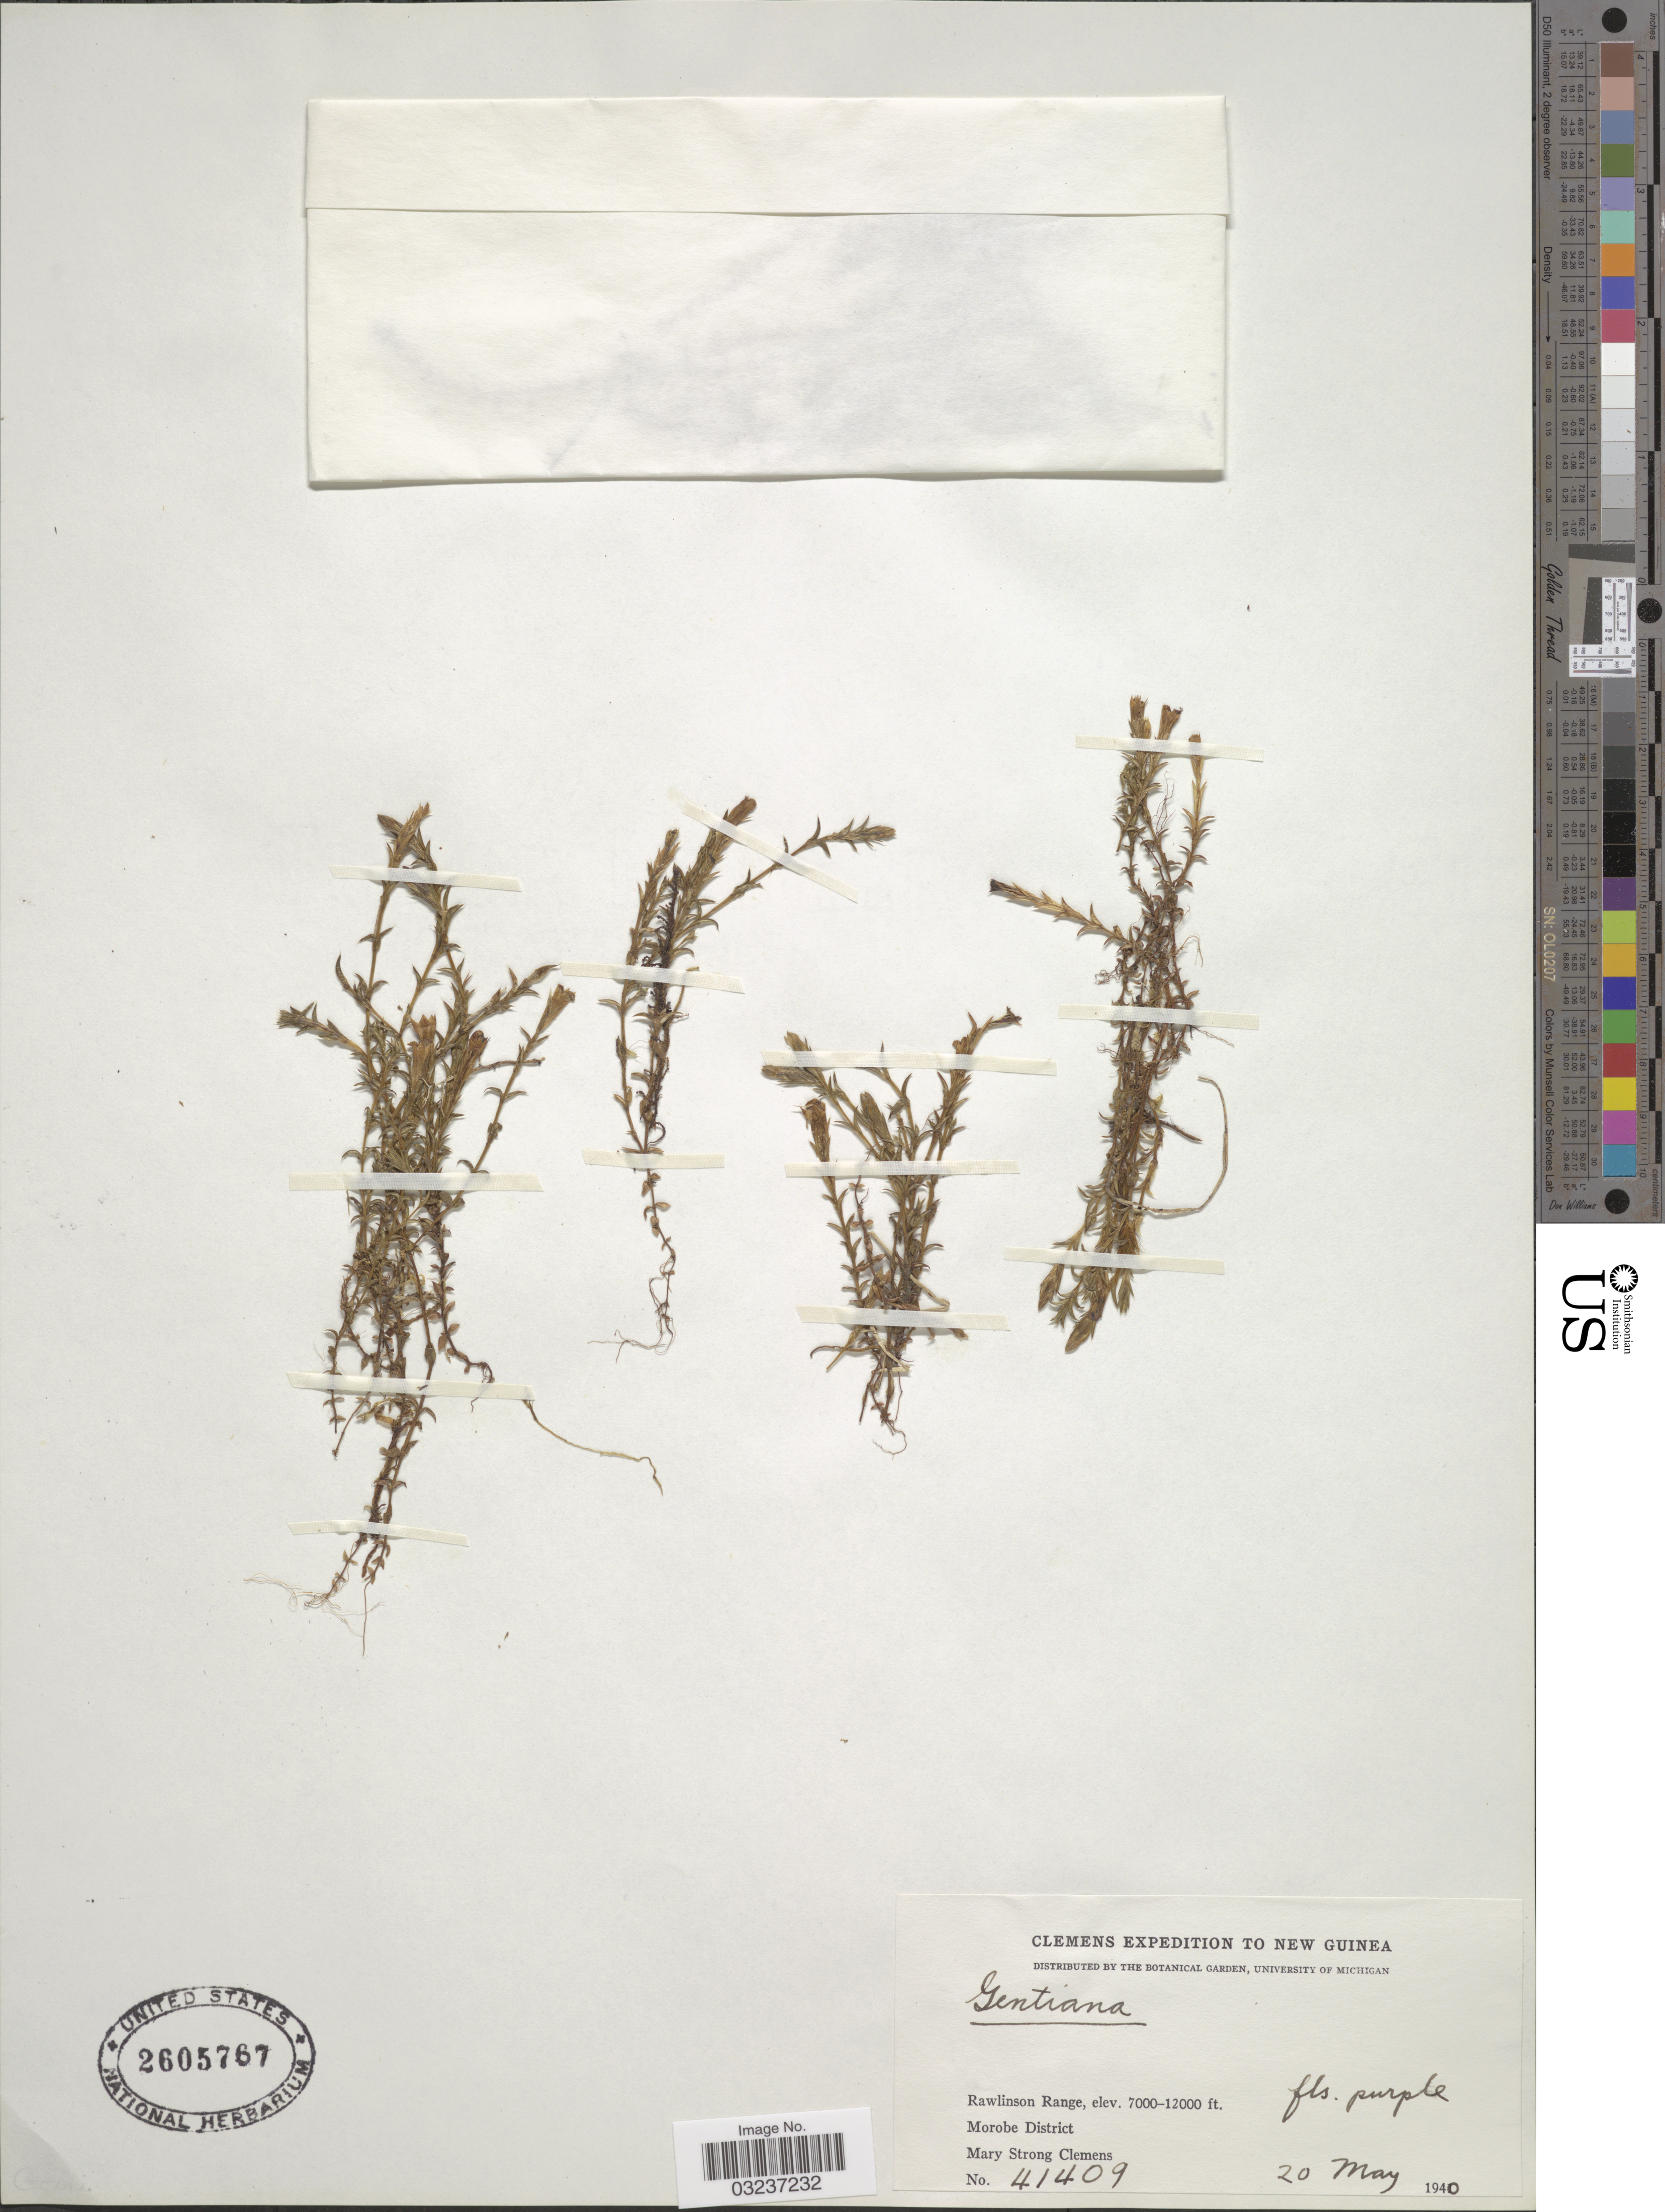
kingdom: Plantae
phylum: Tracheophyta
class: Magnoliopsida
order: Gentianales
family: Gentianaceae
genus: Gentiana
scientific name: Gentiana sp.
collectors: M. S. Clemens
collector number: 41409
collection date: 1940-05-20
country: Papua New Guinea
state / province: Morobe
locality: New Guinea. Rawlinson Range. Morobe District.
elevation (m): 2134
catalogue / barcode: US 2605767